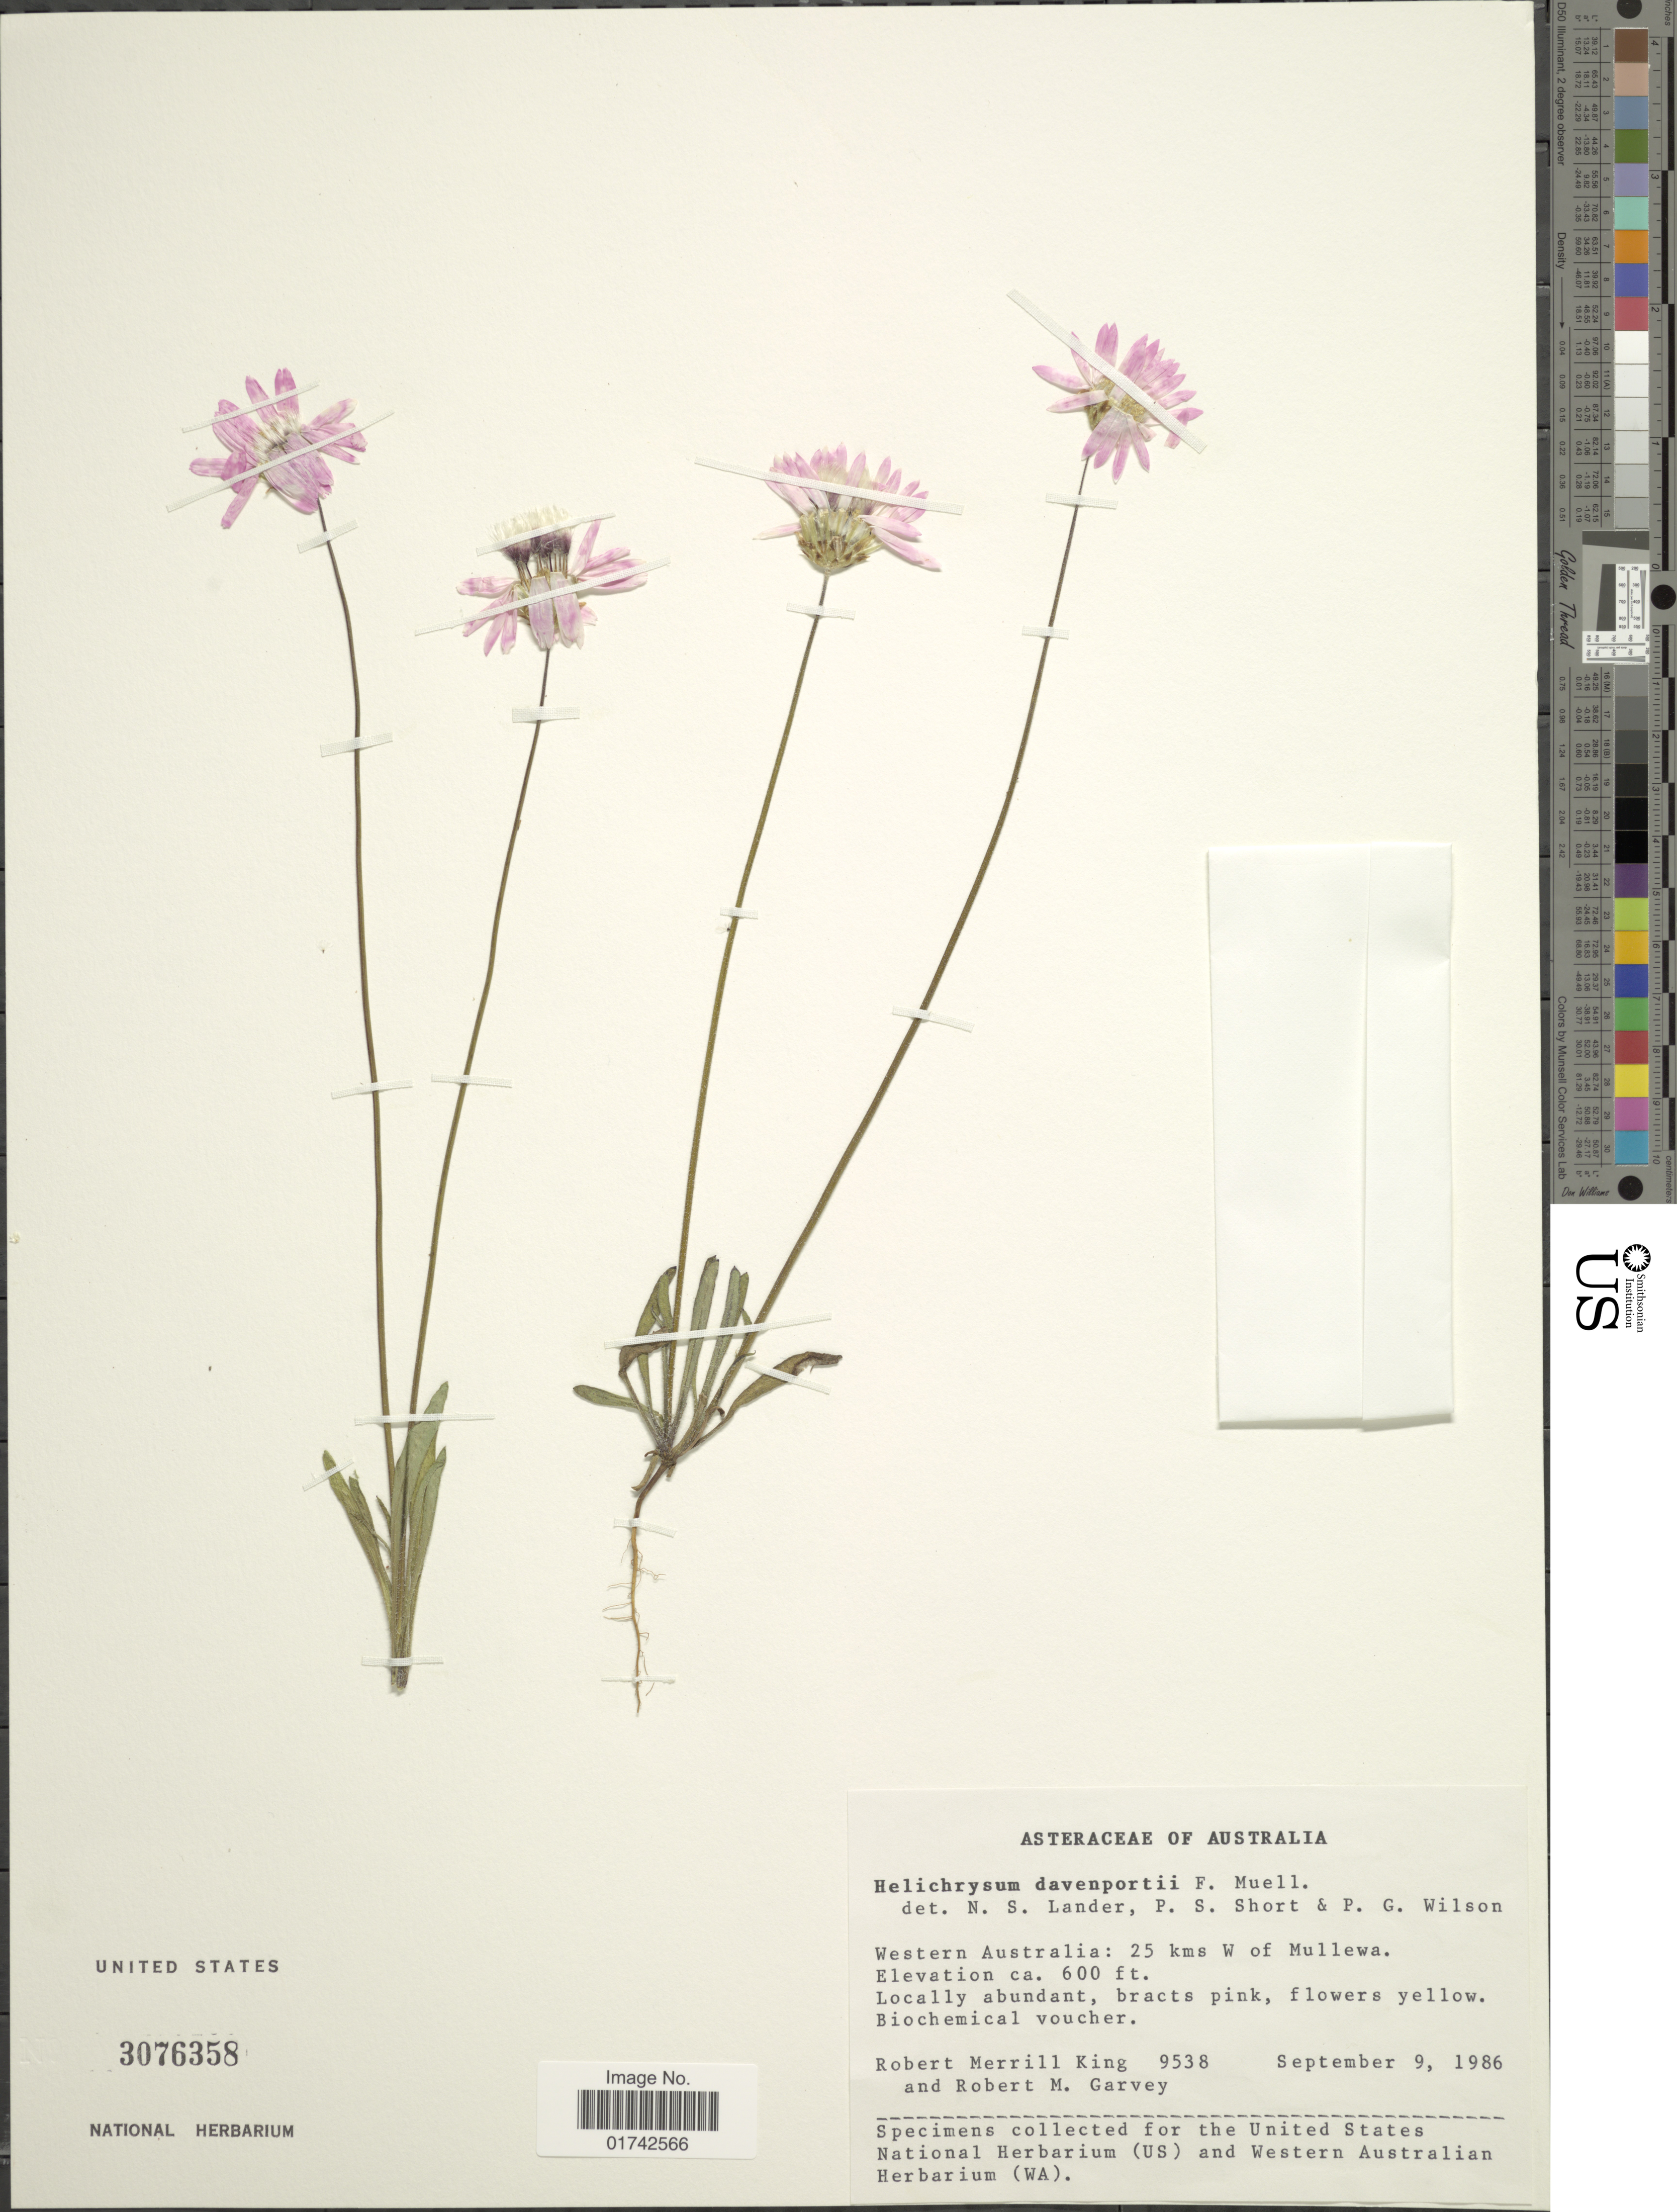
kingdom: Plantae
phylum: Tracheophyta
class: Magnoliopsida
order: Asterales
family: Asteraceae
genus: Helichrysum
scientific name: Helichrysum davenportii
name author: F. Muell.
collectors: R. M. King & R. Garvey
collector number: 9538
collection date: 1986-09-09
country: Australia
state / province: Western Australia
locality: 25 kms W of Mullewa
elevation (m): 183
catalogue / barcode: US 3076358